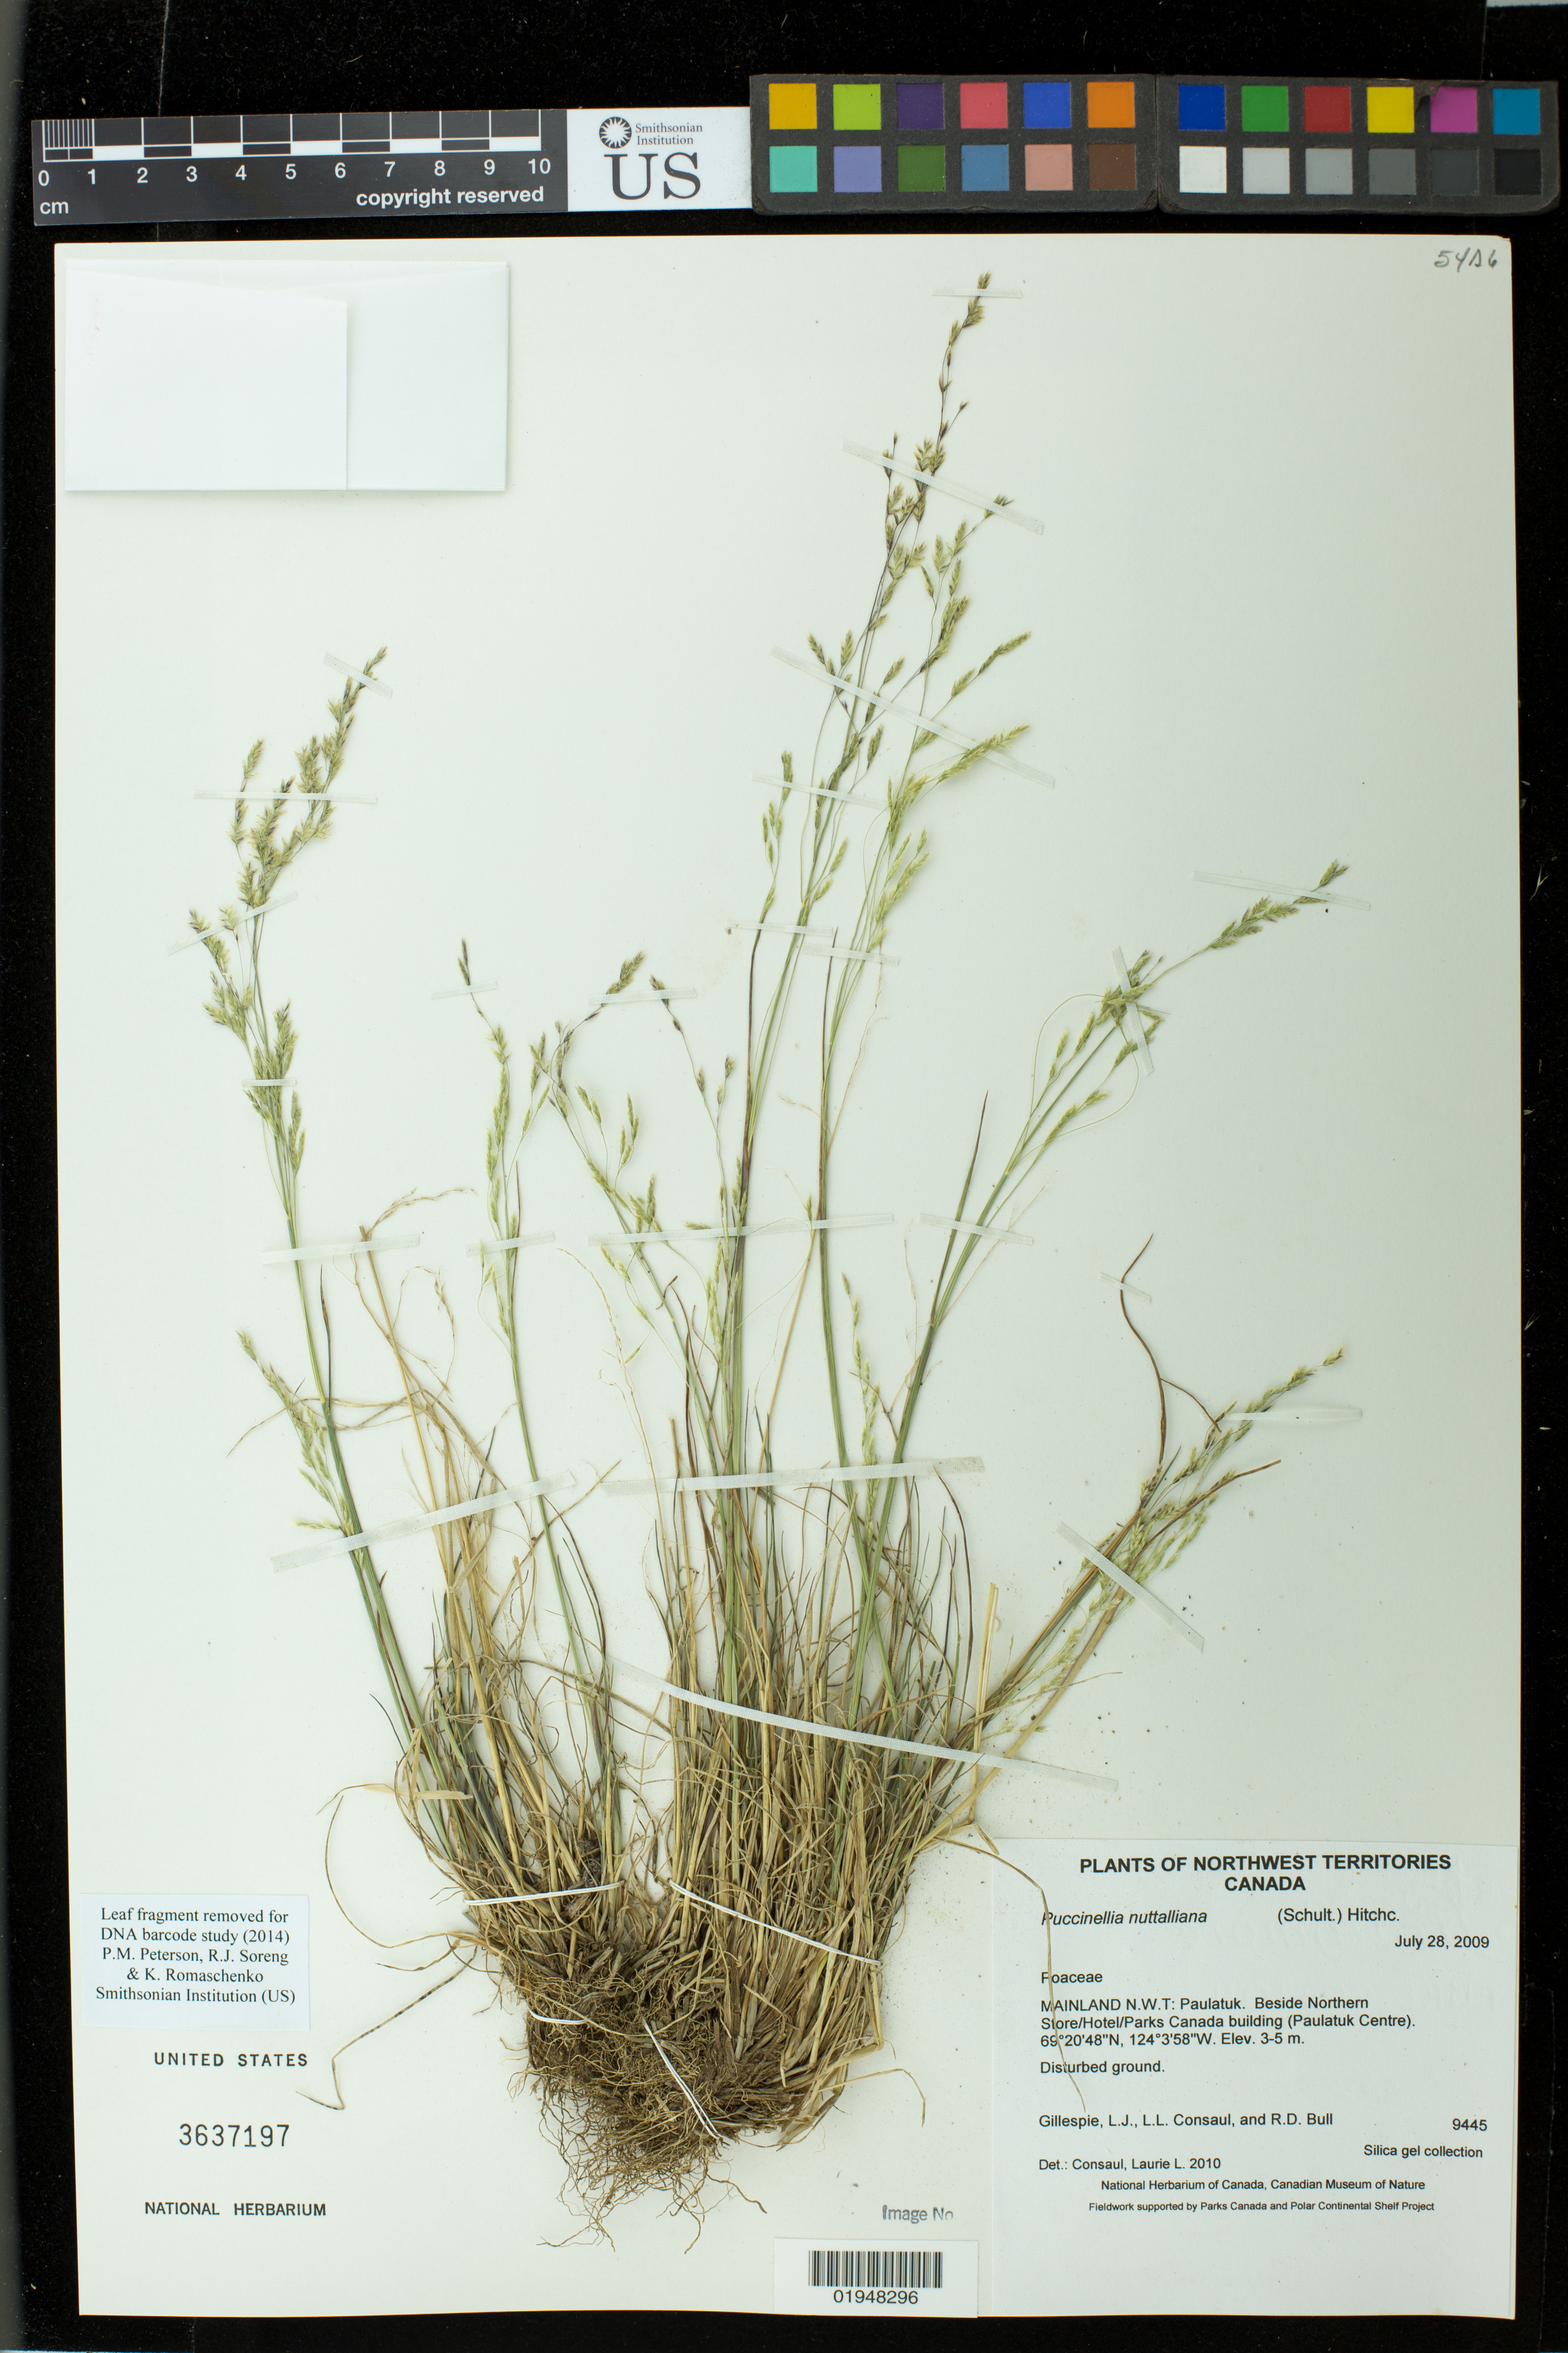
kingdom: Plantae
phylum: Tracheophyta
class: Liliopsida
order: Poales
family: Poaceae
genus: Puccinellia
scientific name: Puccinellia nuttalliana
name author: (Schult.) Hitchc.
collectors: L. J. Gillespie, L. Consaul & R. Bull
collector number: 9445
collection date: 2009-07-28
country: Canada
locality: Paulatuk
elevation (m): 3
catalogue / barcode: US 3637197